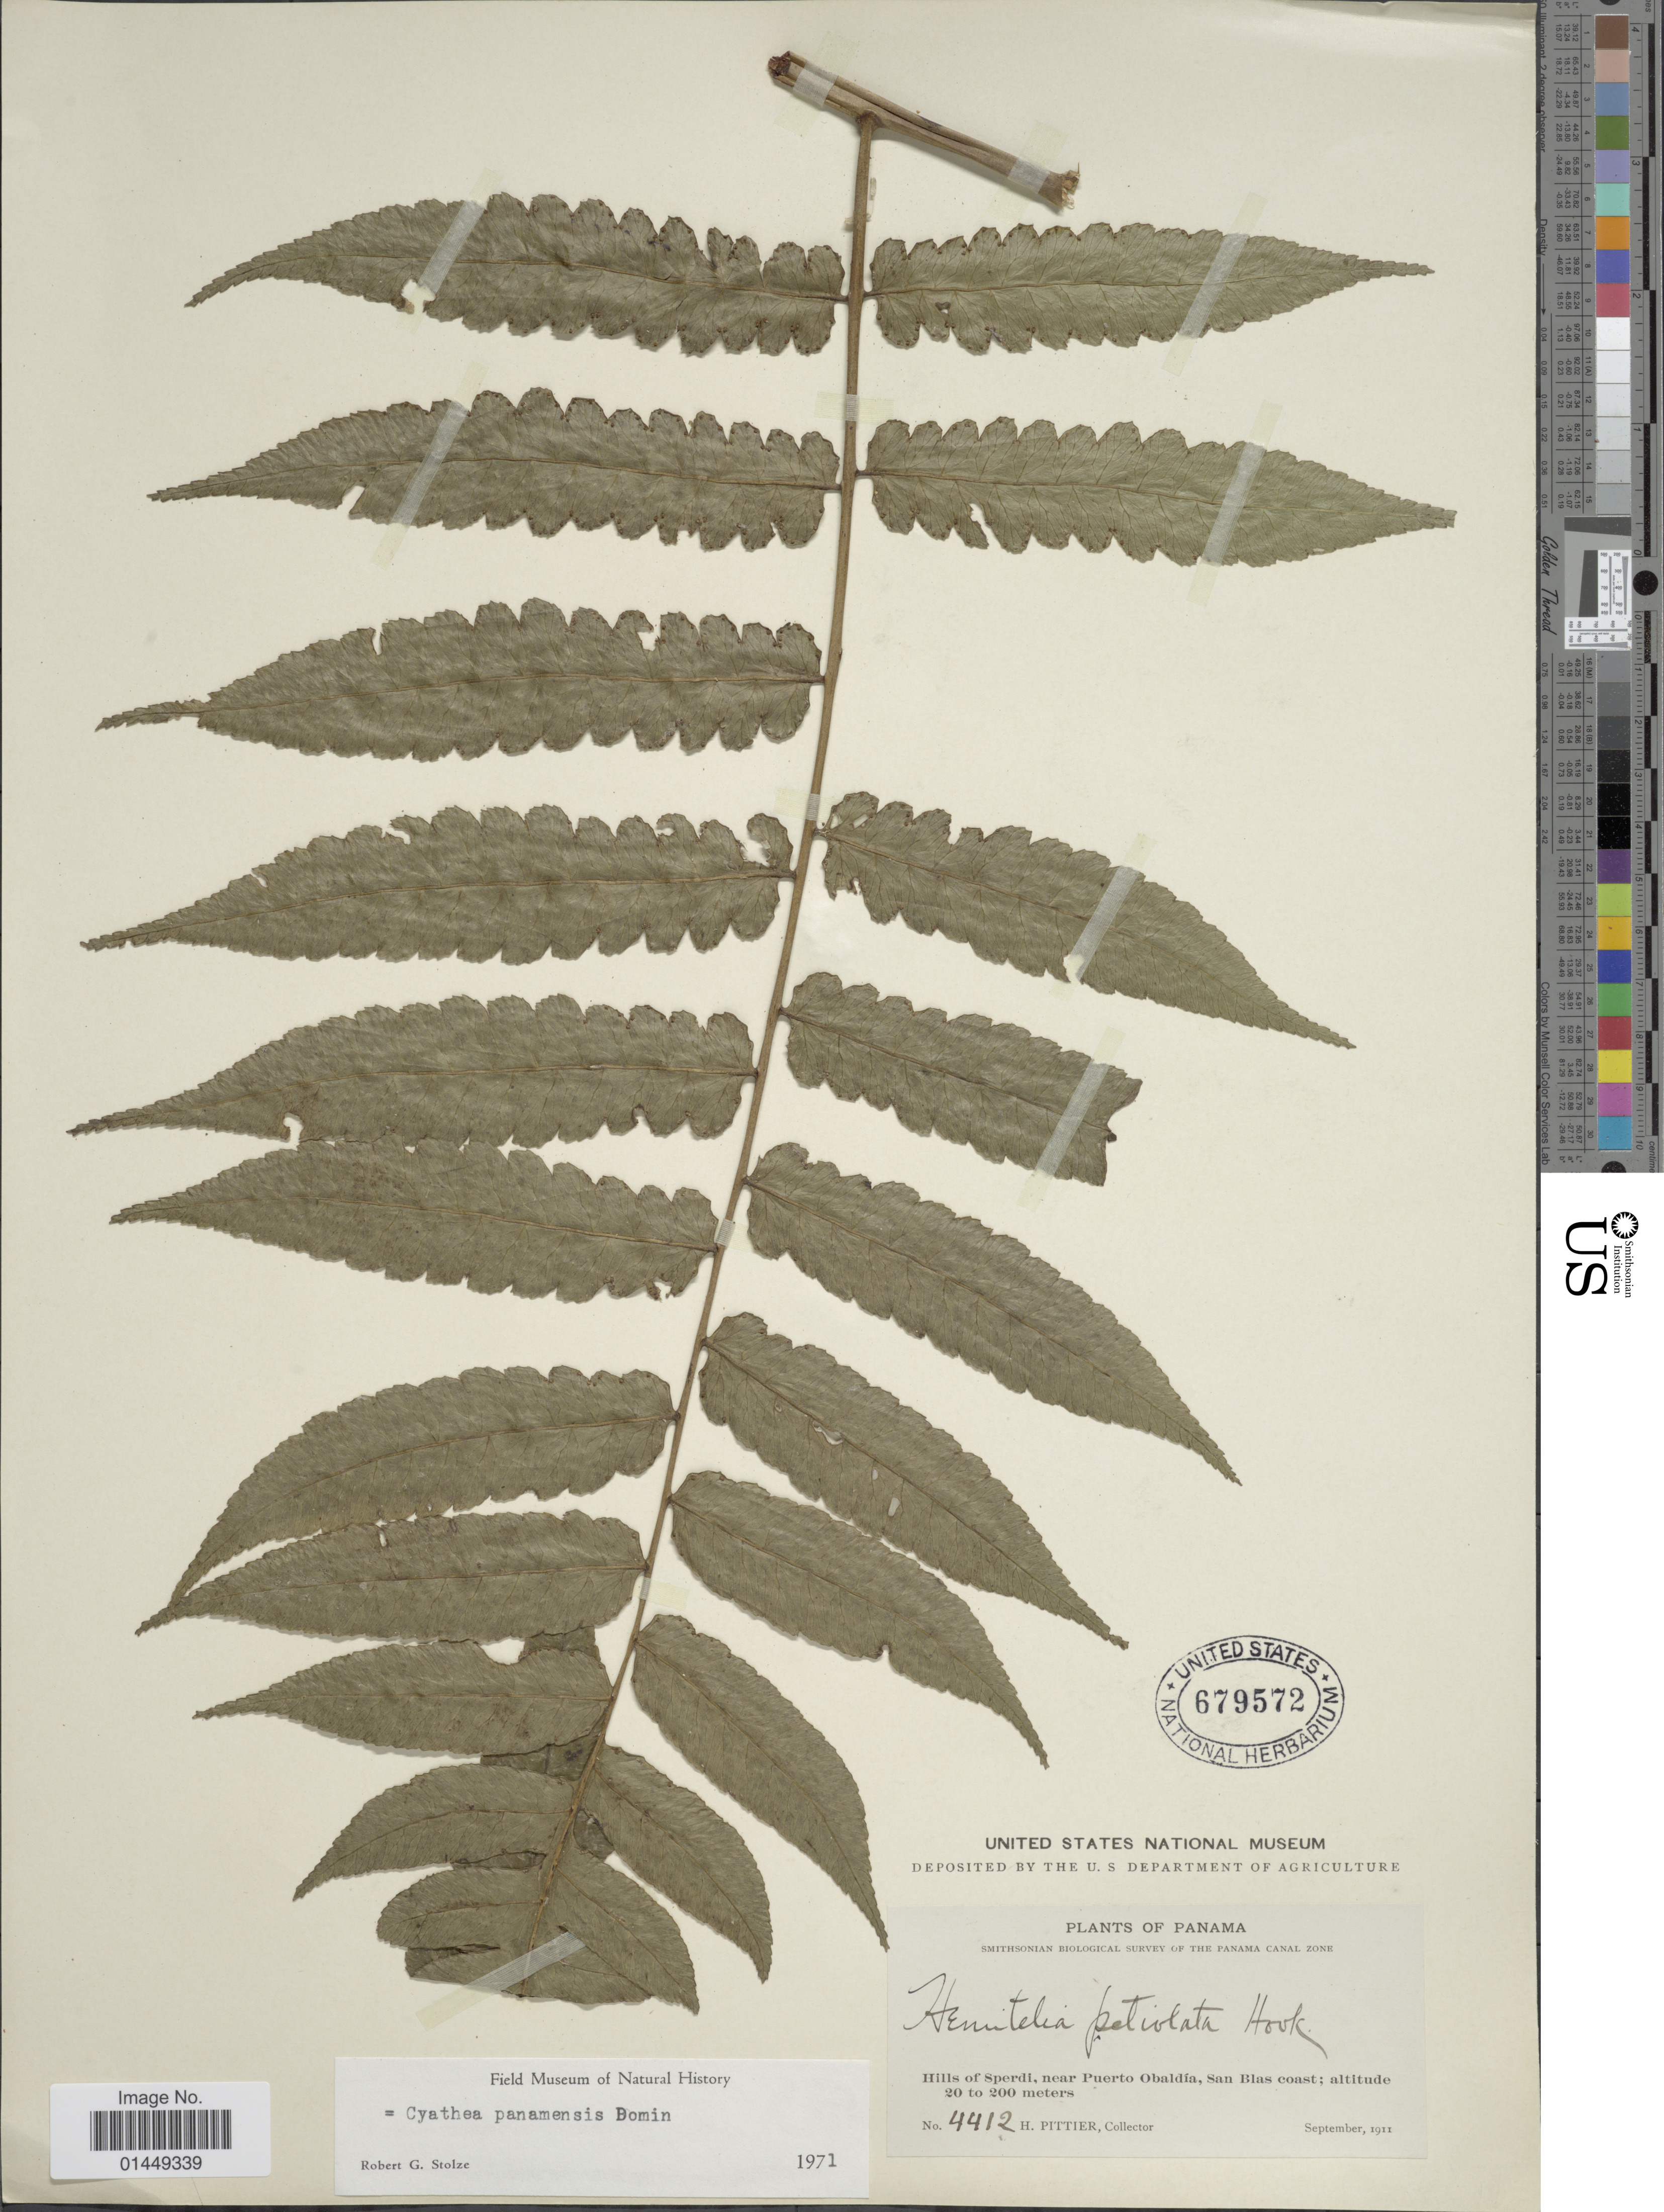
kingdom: Plantae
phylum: Tracheophyta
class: Polypodiopsida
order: Cyatheales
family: Cyatheaceae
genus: Cyathea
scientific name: Cyathea petiolata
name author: (Hook.) R.M. Tryon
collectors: H. F. Pittier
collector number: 4412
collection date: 1911-09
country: Panama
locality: Hills of Sperdi, near Puerto Obaldía, San Blas coast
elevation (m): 20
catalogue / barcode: US 679572